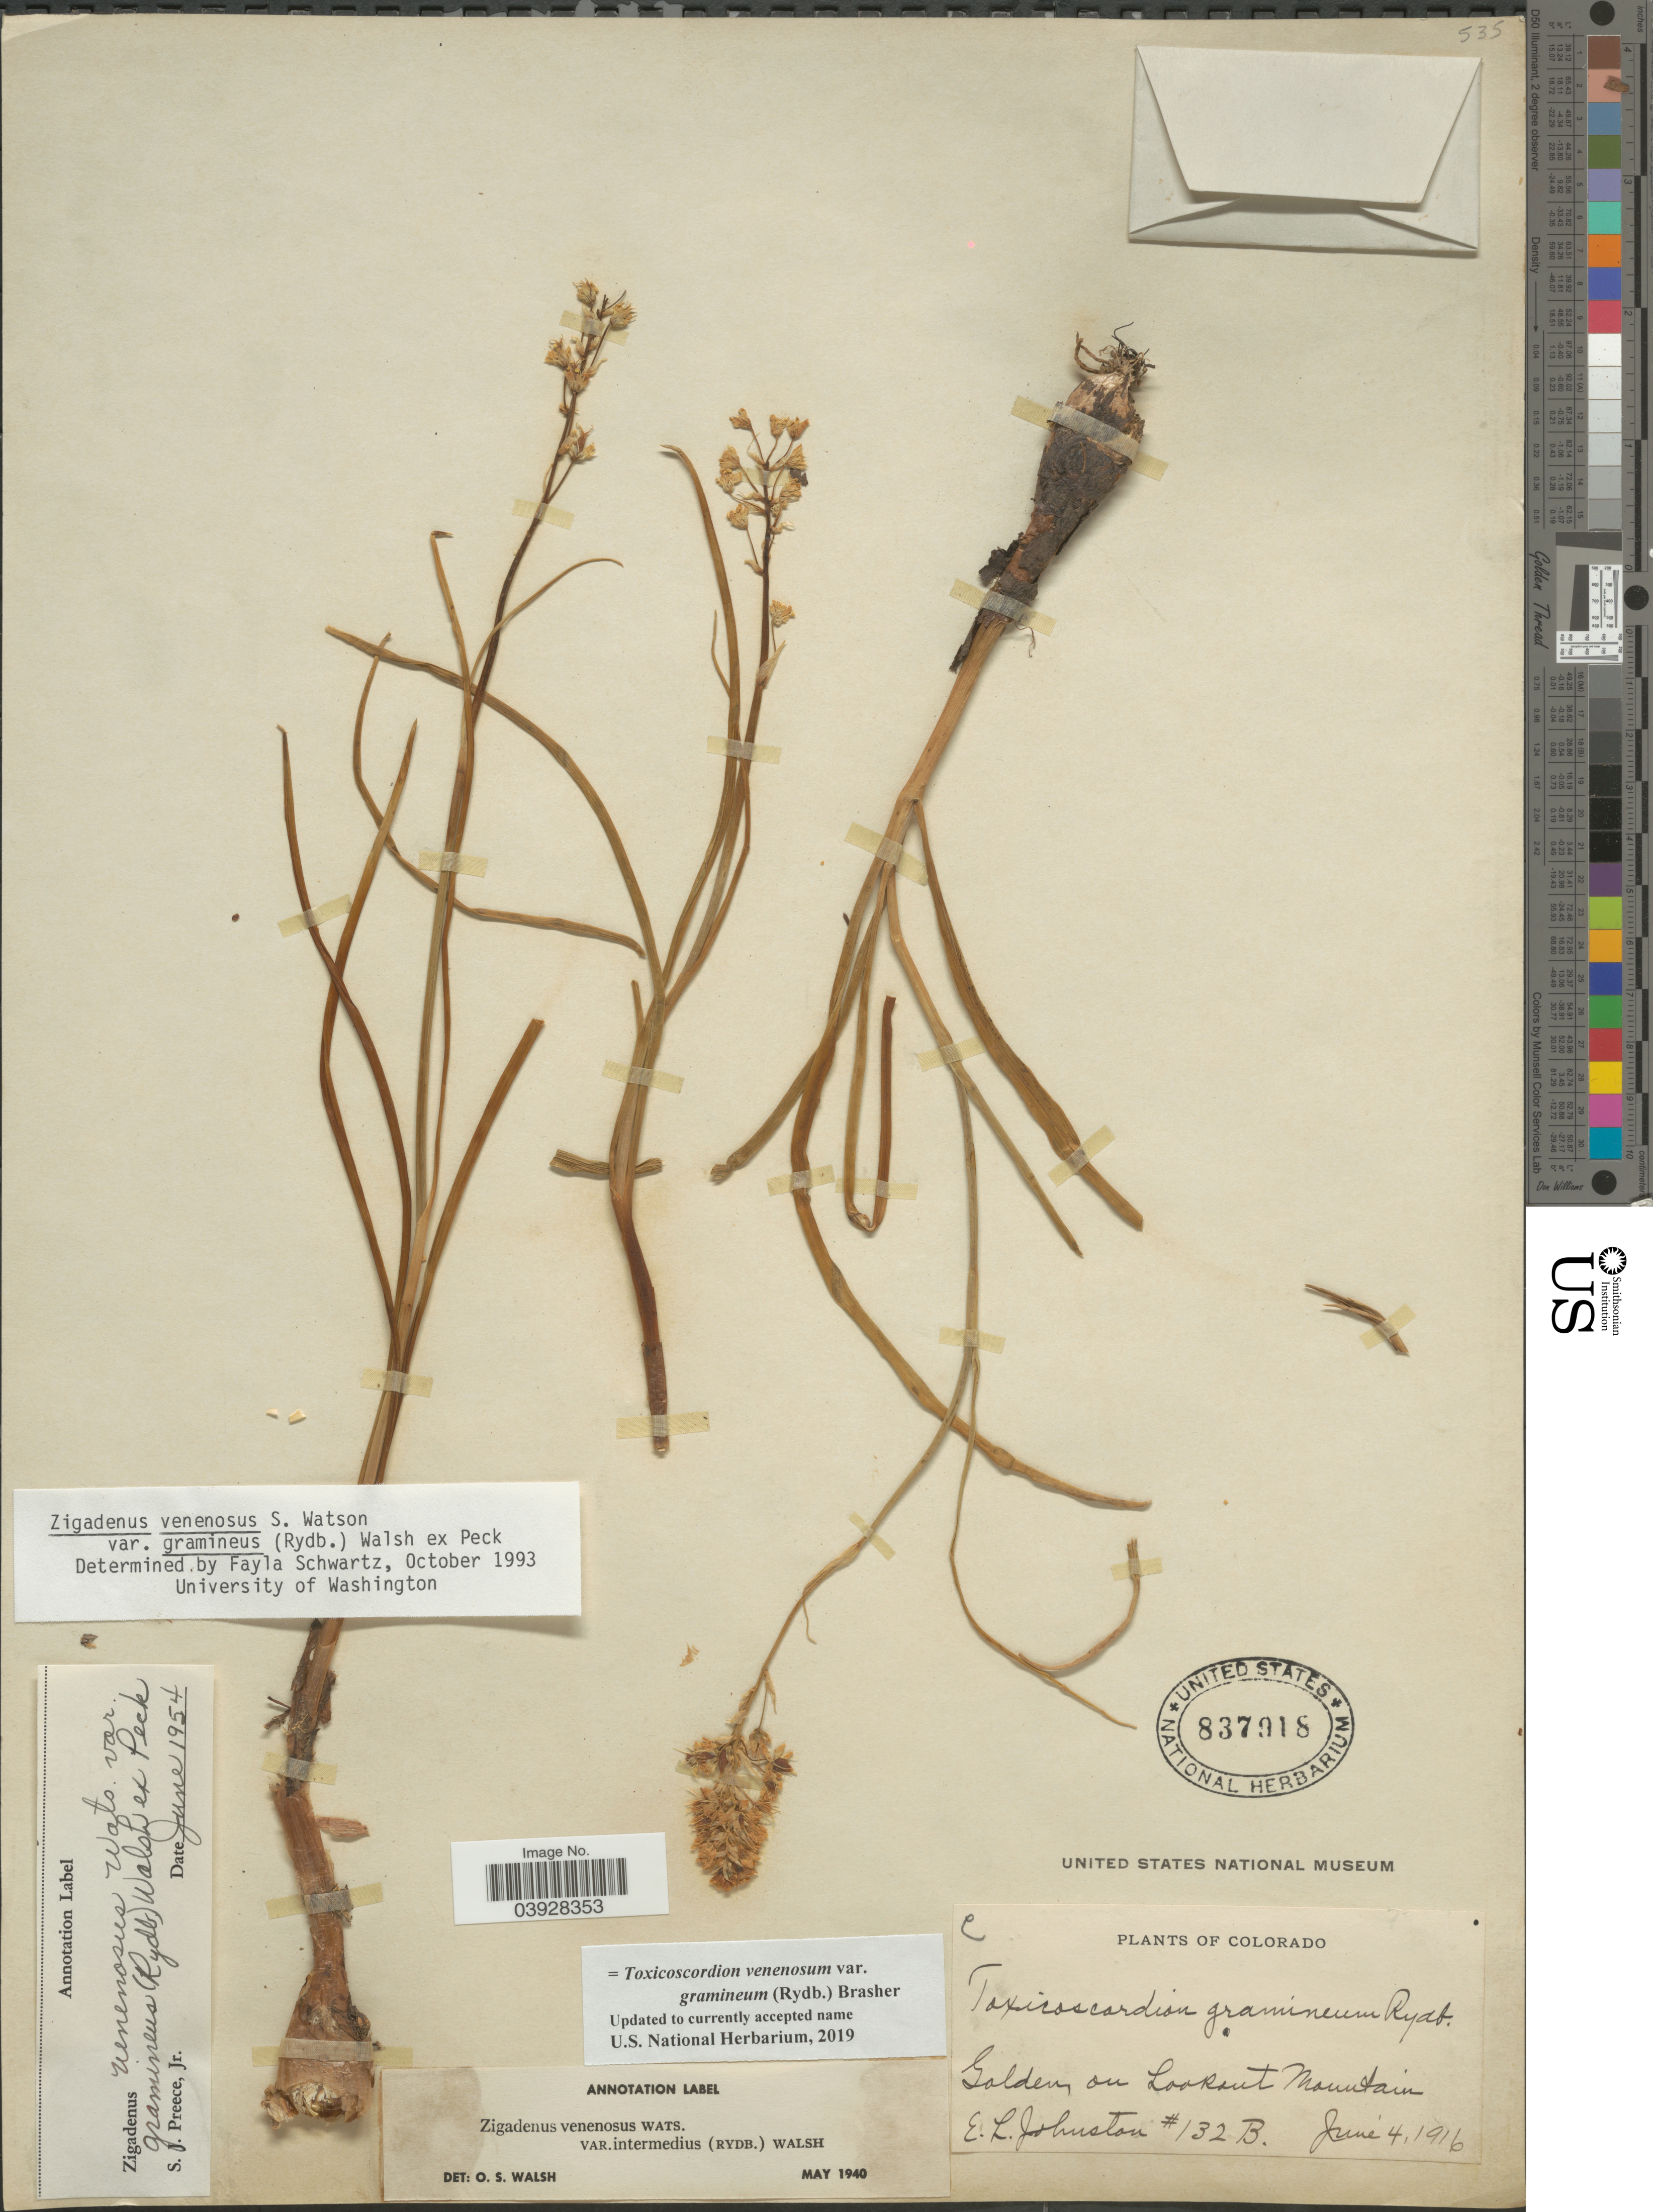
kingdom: Plantae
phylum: Tracheophyta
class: Liliopsida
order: Liliales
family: Melanthiaceae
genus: Toxicoscordion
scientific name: Toxicoscordion venenosum var. gramineum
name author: (Rydb.) Brasher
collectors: E. L. Johnston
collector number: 132B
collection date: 1916-06-04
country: United States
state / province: Colorado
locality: Golden on Lookout Mountain.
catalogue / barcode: US 837918